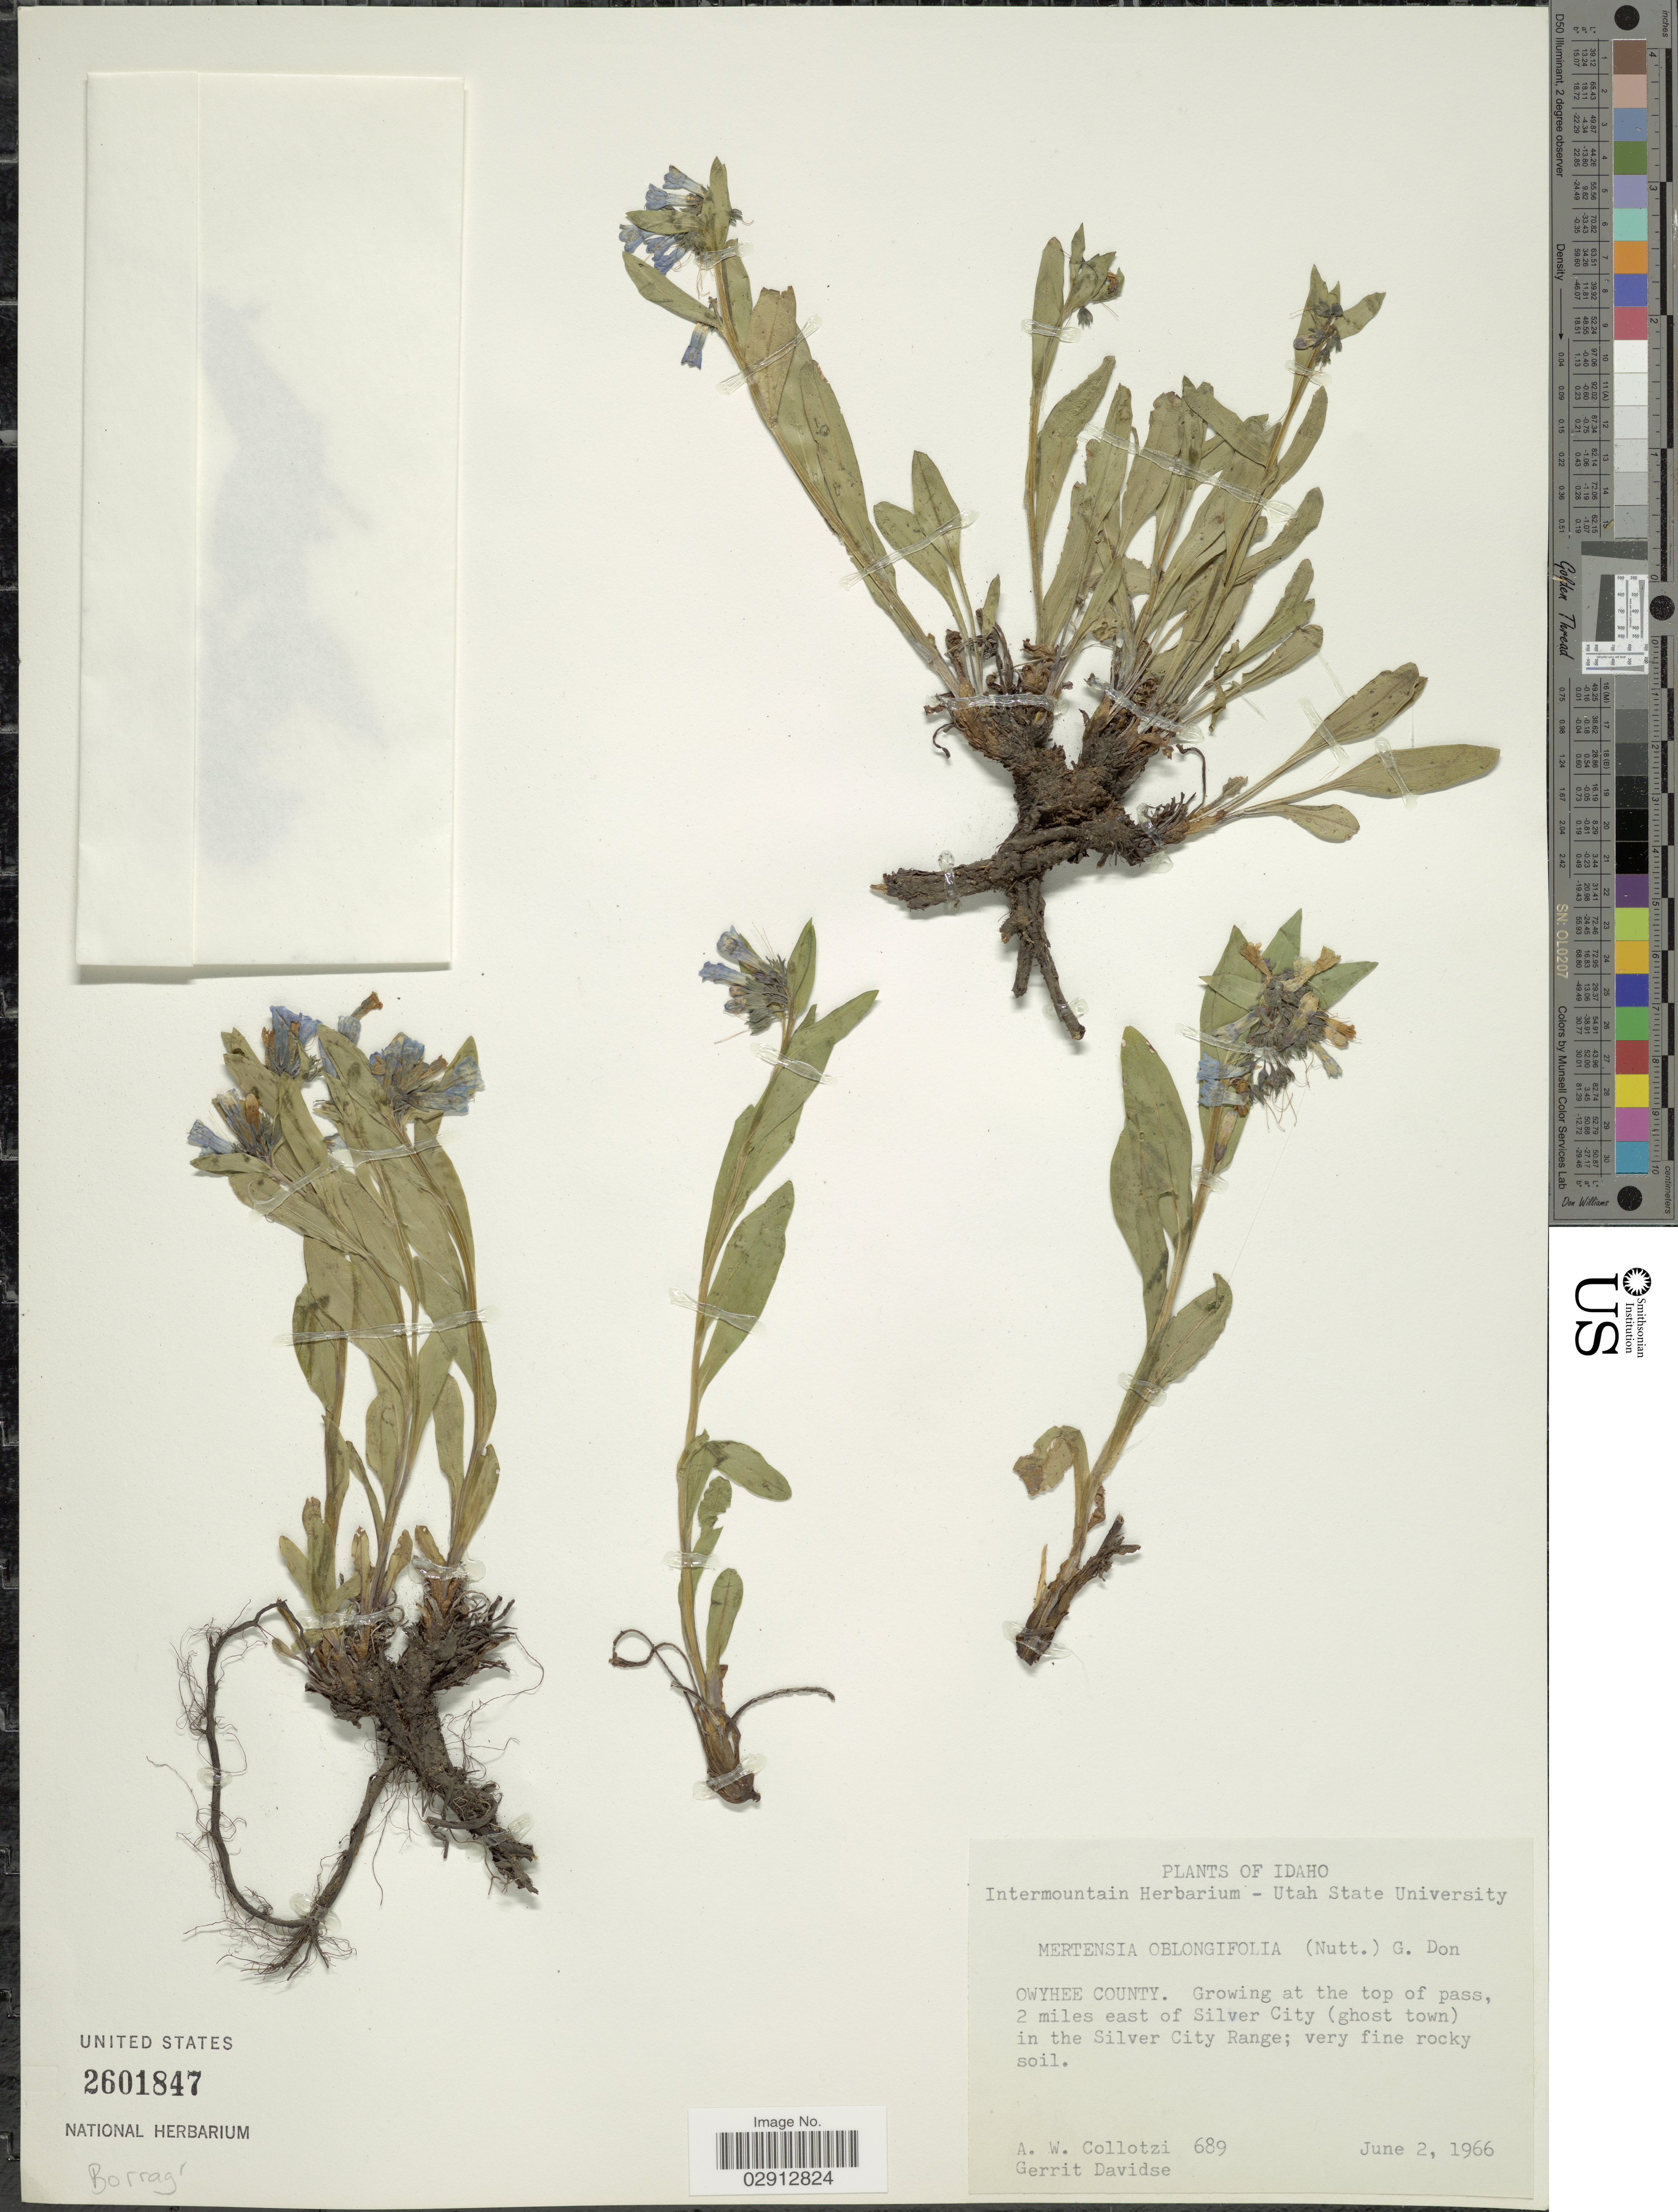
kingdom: Plantae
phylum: Tracheophyta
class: Magnoliopsida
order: Boraginales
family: Boraginaceae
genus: Mertensia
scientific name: Mertensia oblongifolia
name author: (Nutt.) G. Don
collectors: A. W. Collotzi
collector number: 689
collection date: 1966-06-02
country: United States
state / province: Idaho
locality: Owyhee County. At the top of pass, 2 miles east of Silver City (ghost town) in the Silver City Range.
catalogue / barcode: US 2601847